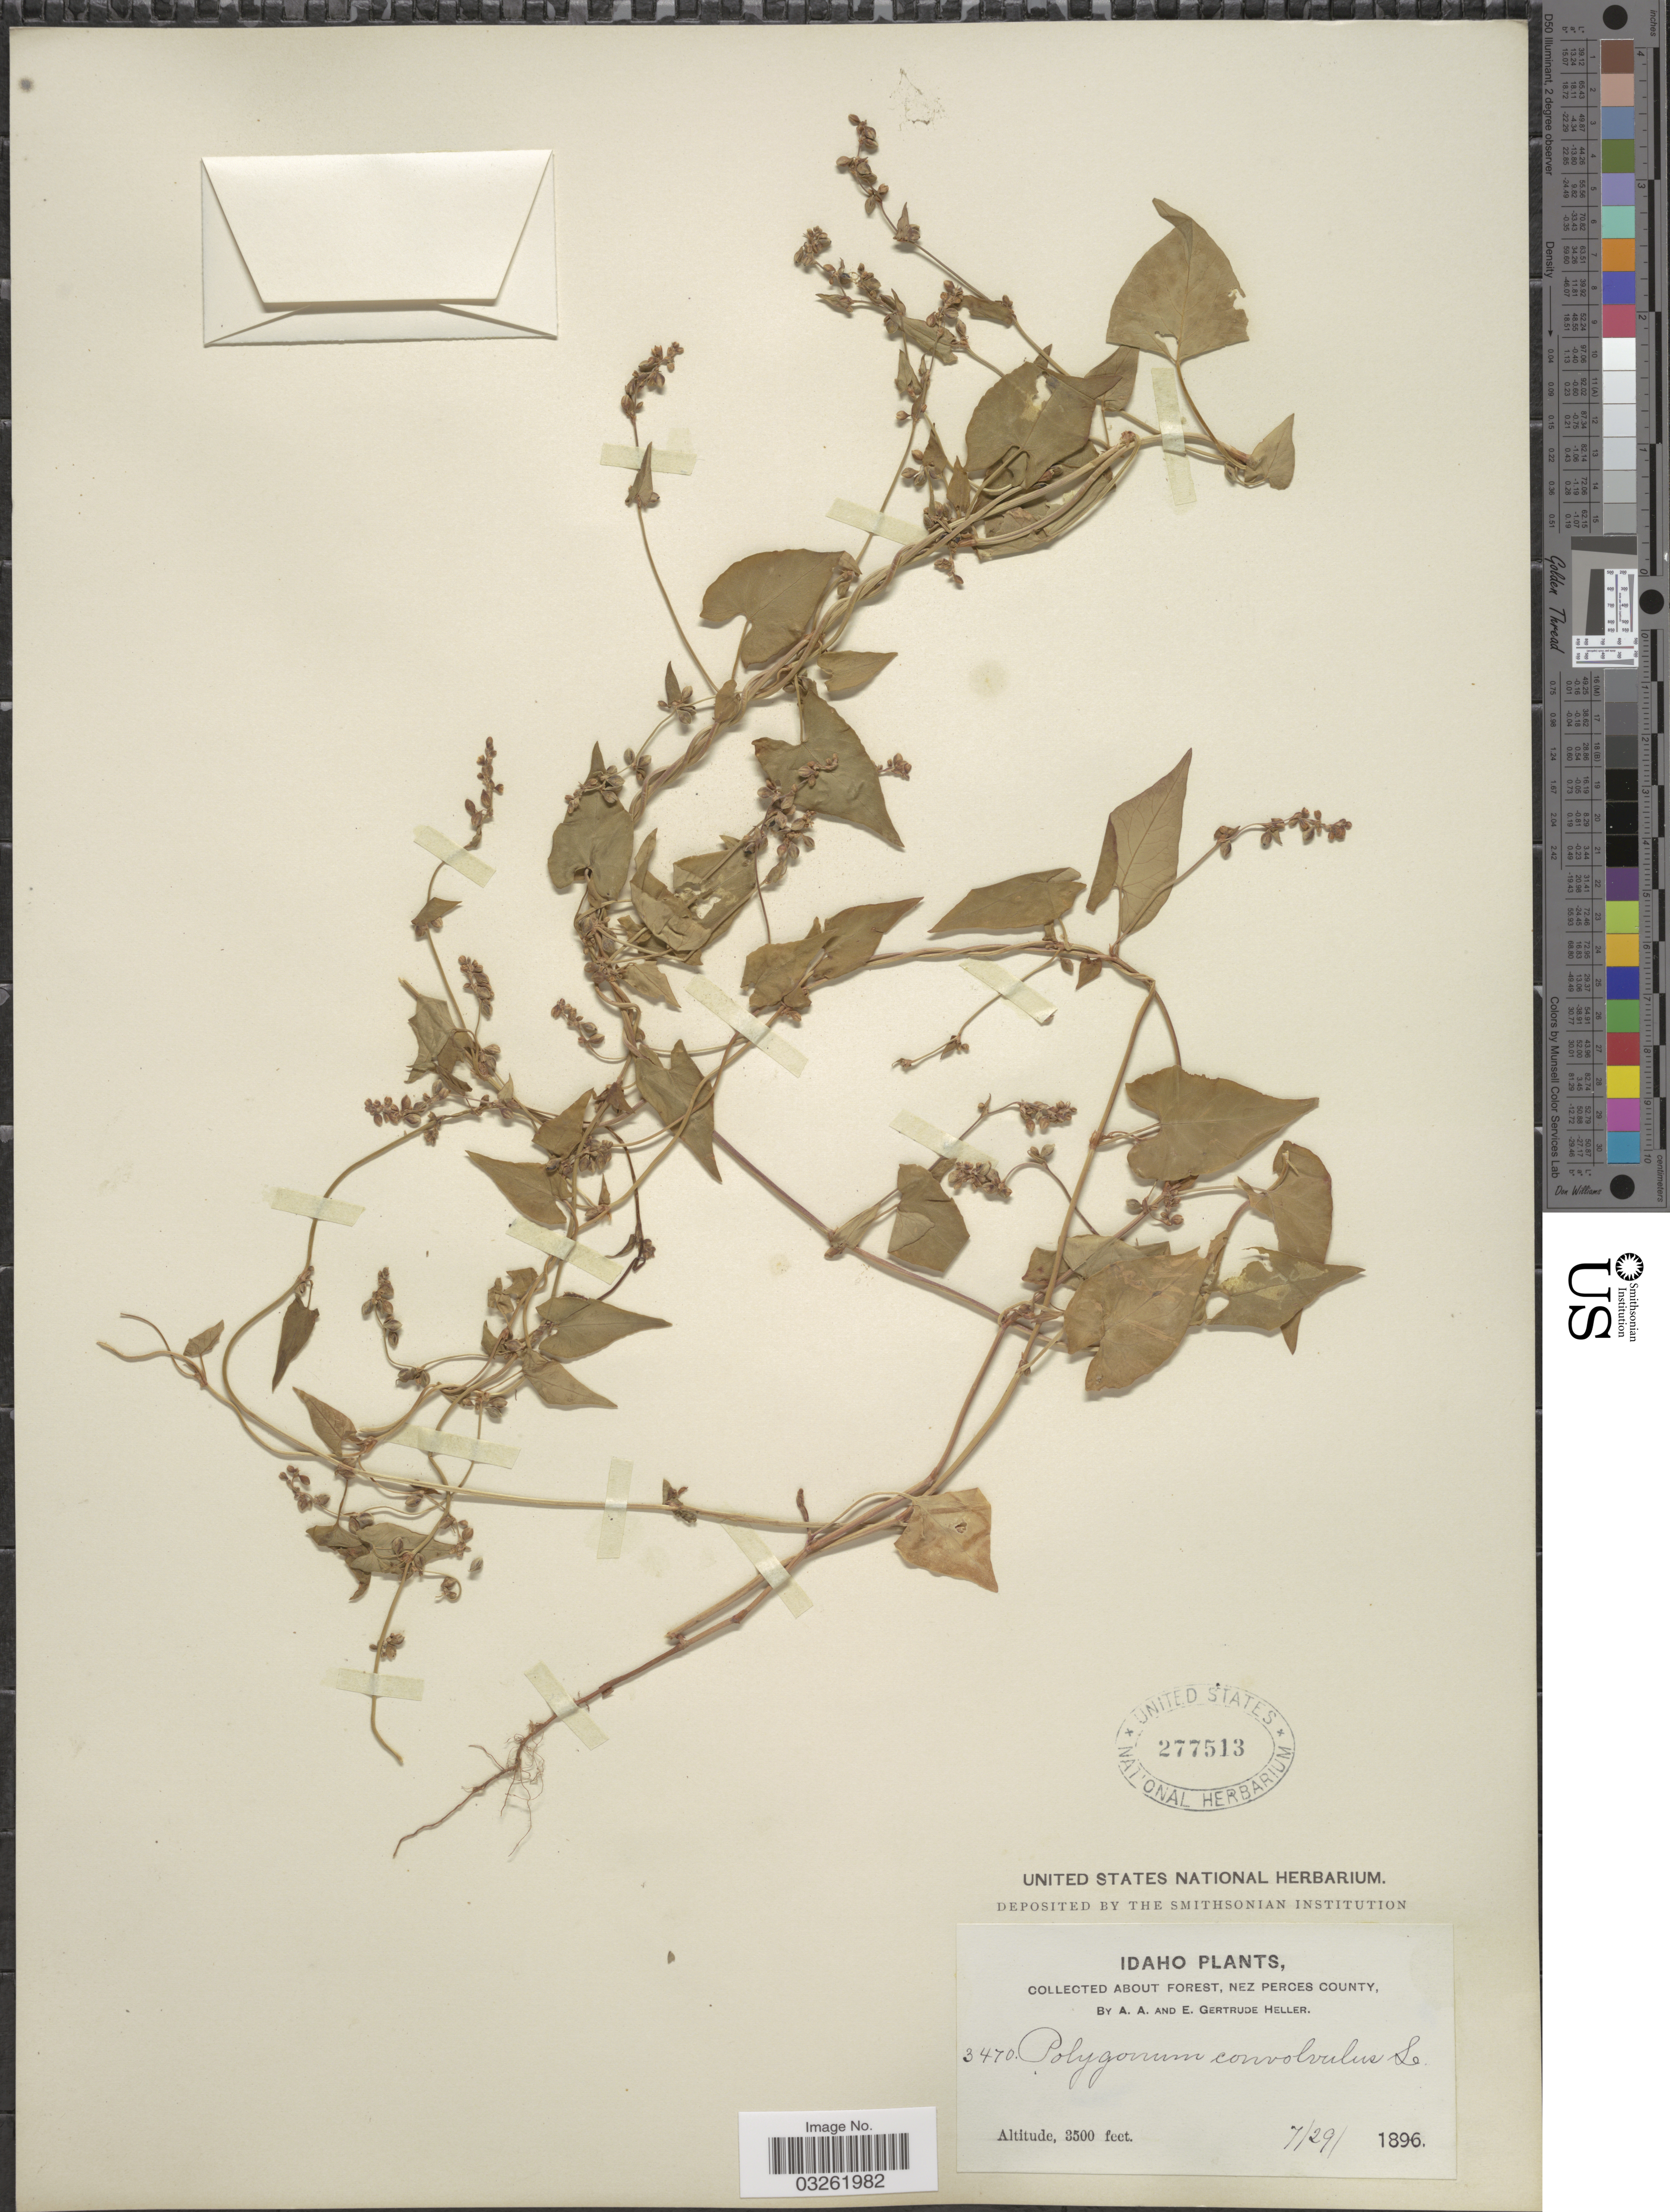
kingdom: Plantae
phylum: Tracheophyta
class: Magnoliopsida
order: Caryophyllales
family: Polygonaceae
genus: Fallopia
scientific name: Fallopia convolvulus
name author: (L.) Á. Löve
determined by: Strong, M. T., (US), Smithsonian Institution - National Museum of Natural History (UNITED STATES)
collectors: A. A. Heller & E. G. Heller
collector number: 3470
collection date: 1896-07-29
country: United States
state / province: Idaho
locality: Collected about forest, Nez Perces County.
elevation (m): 1067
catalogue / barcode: US 277513